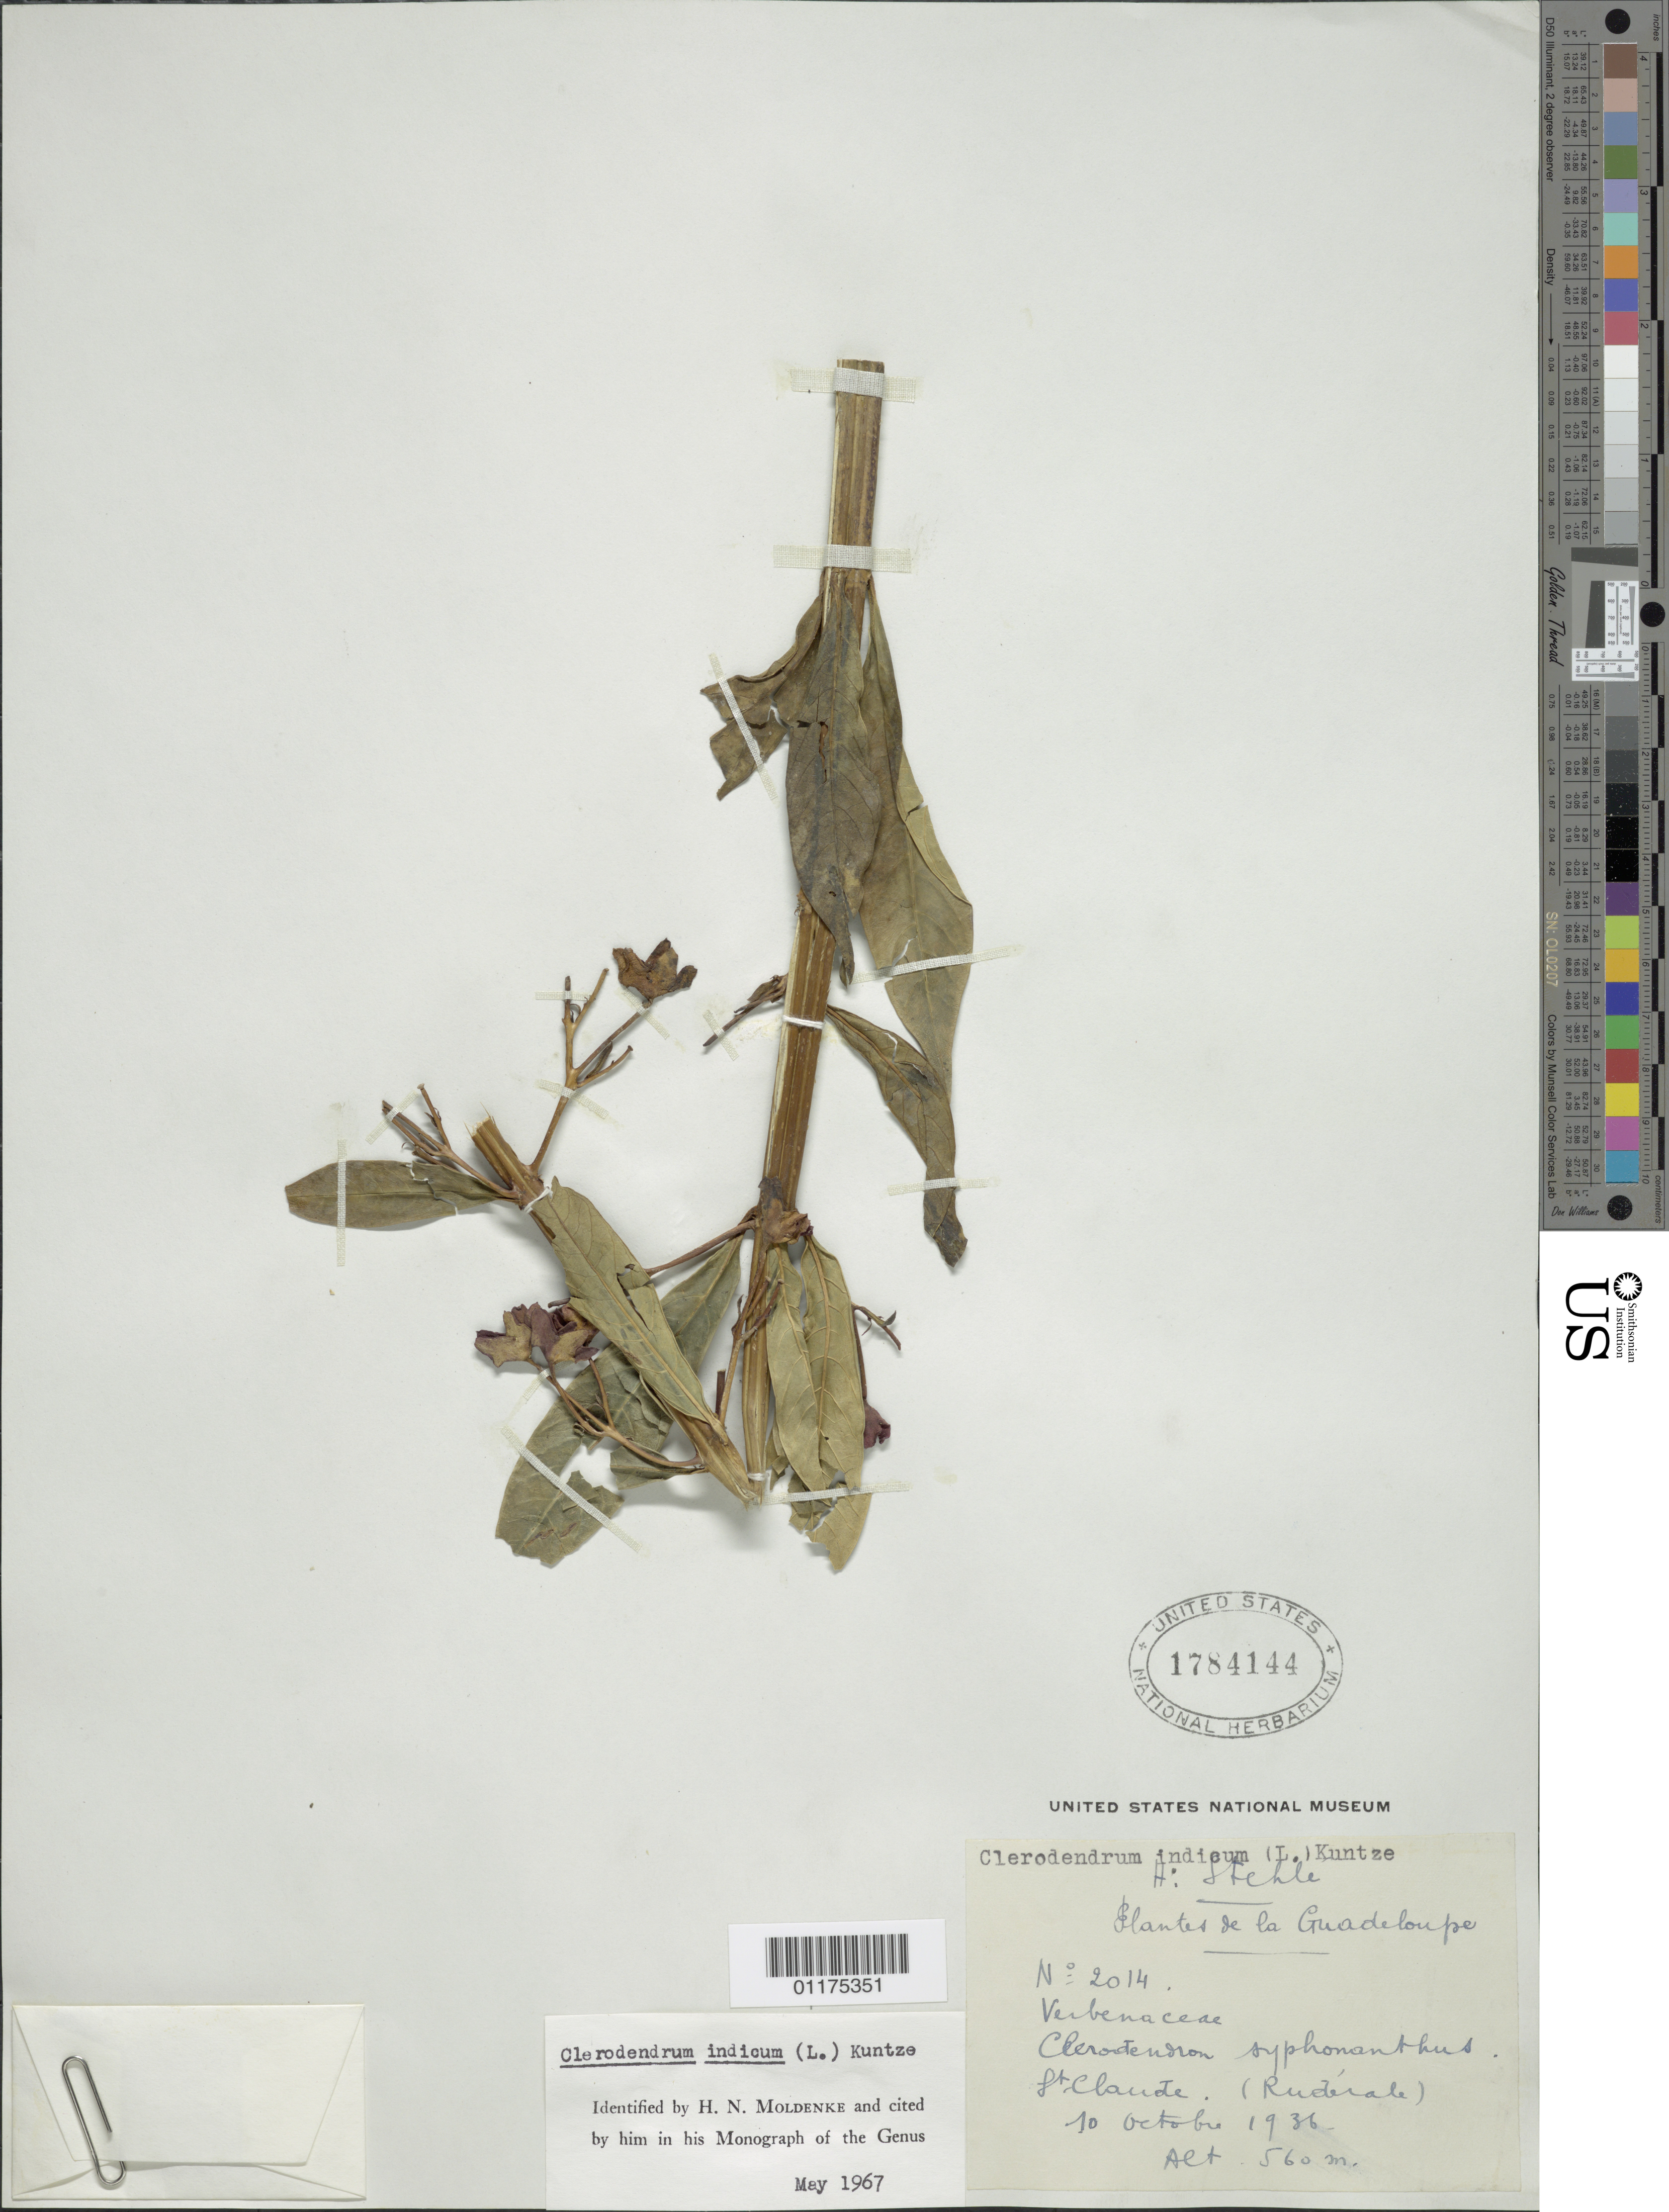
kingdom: Plantae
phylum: Tracheophyta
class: Magnoliopsida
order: Lamiales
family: Lamiaceae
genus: Clerodendrum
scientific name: Clerodendrum indicum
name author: (L.) Kuntze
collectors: H. Stehlé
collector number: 2014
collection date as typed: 10 Oct 1936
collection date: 1936-10-10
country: Guadeloupe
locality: St. Claude. (Ruderale)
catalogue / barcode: US 1784177